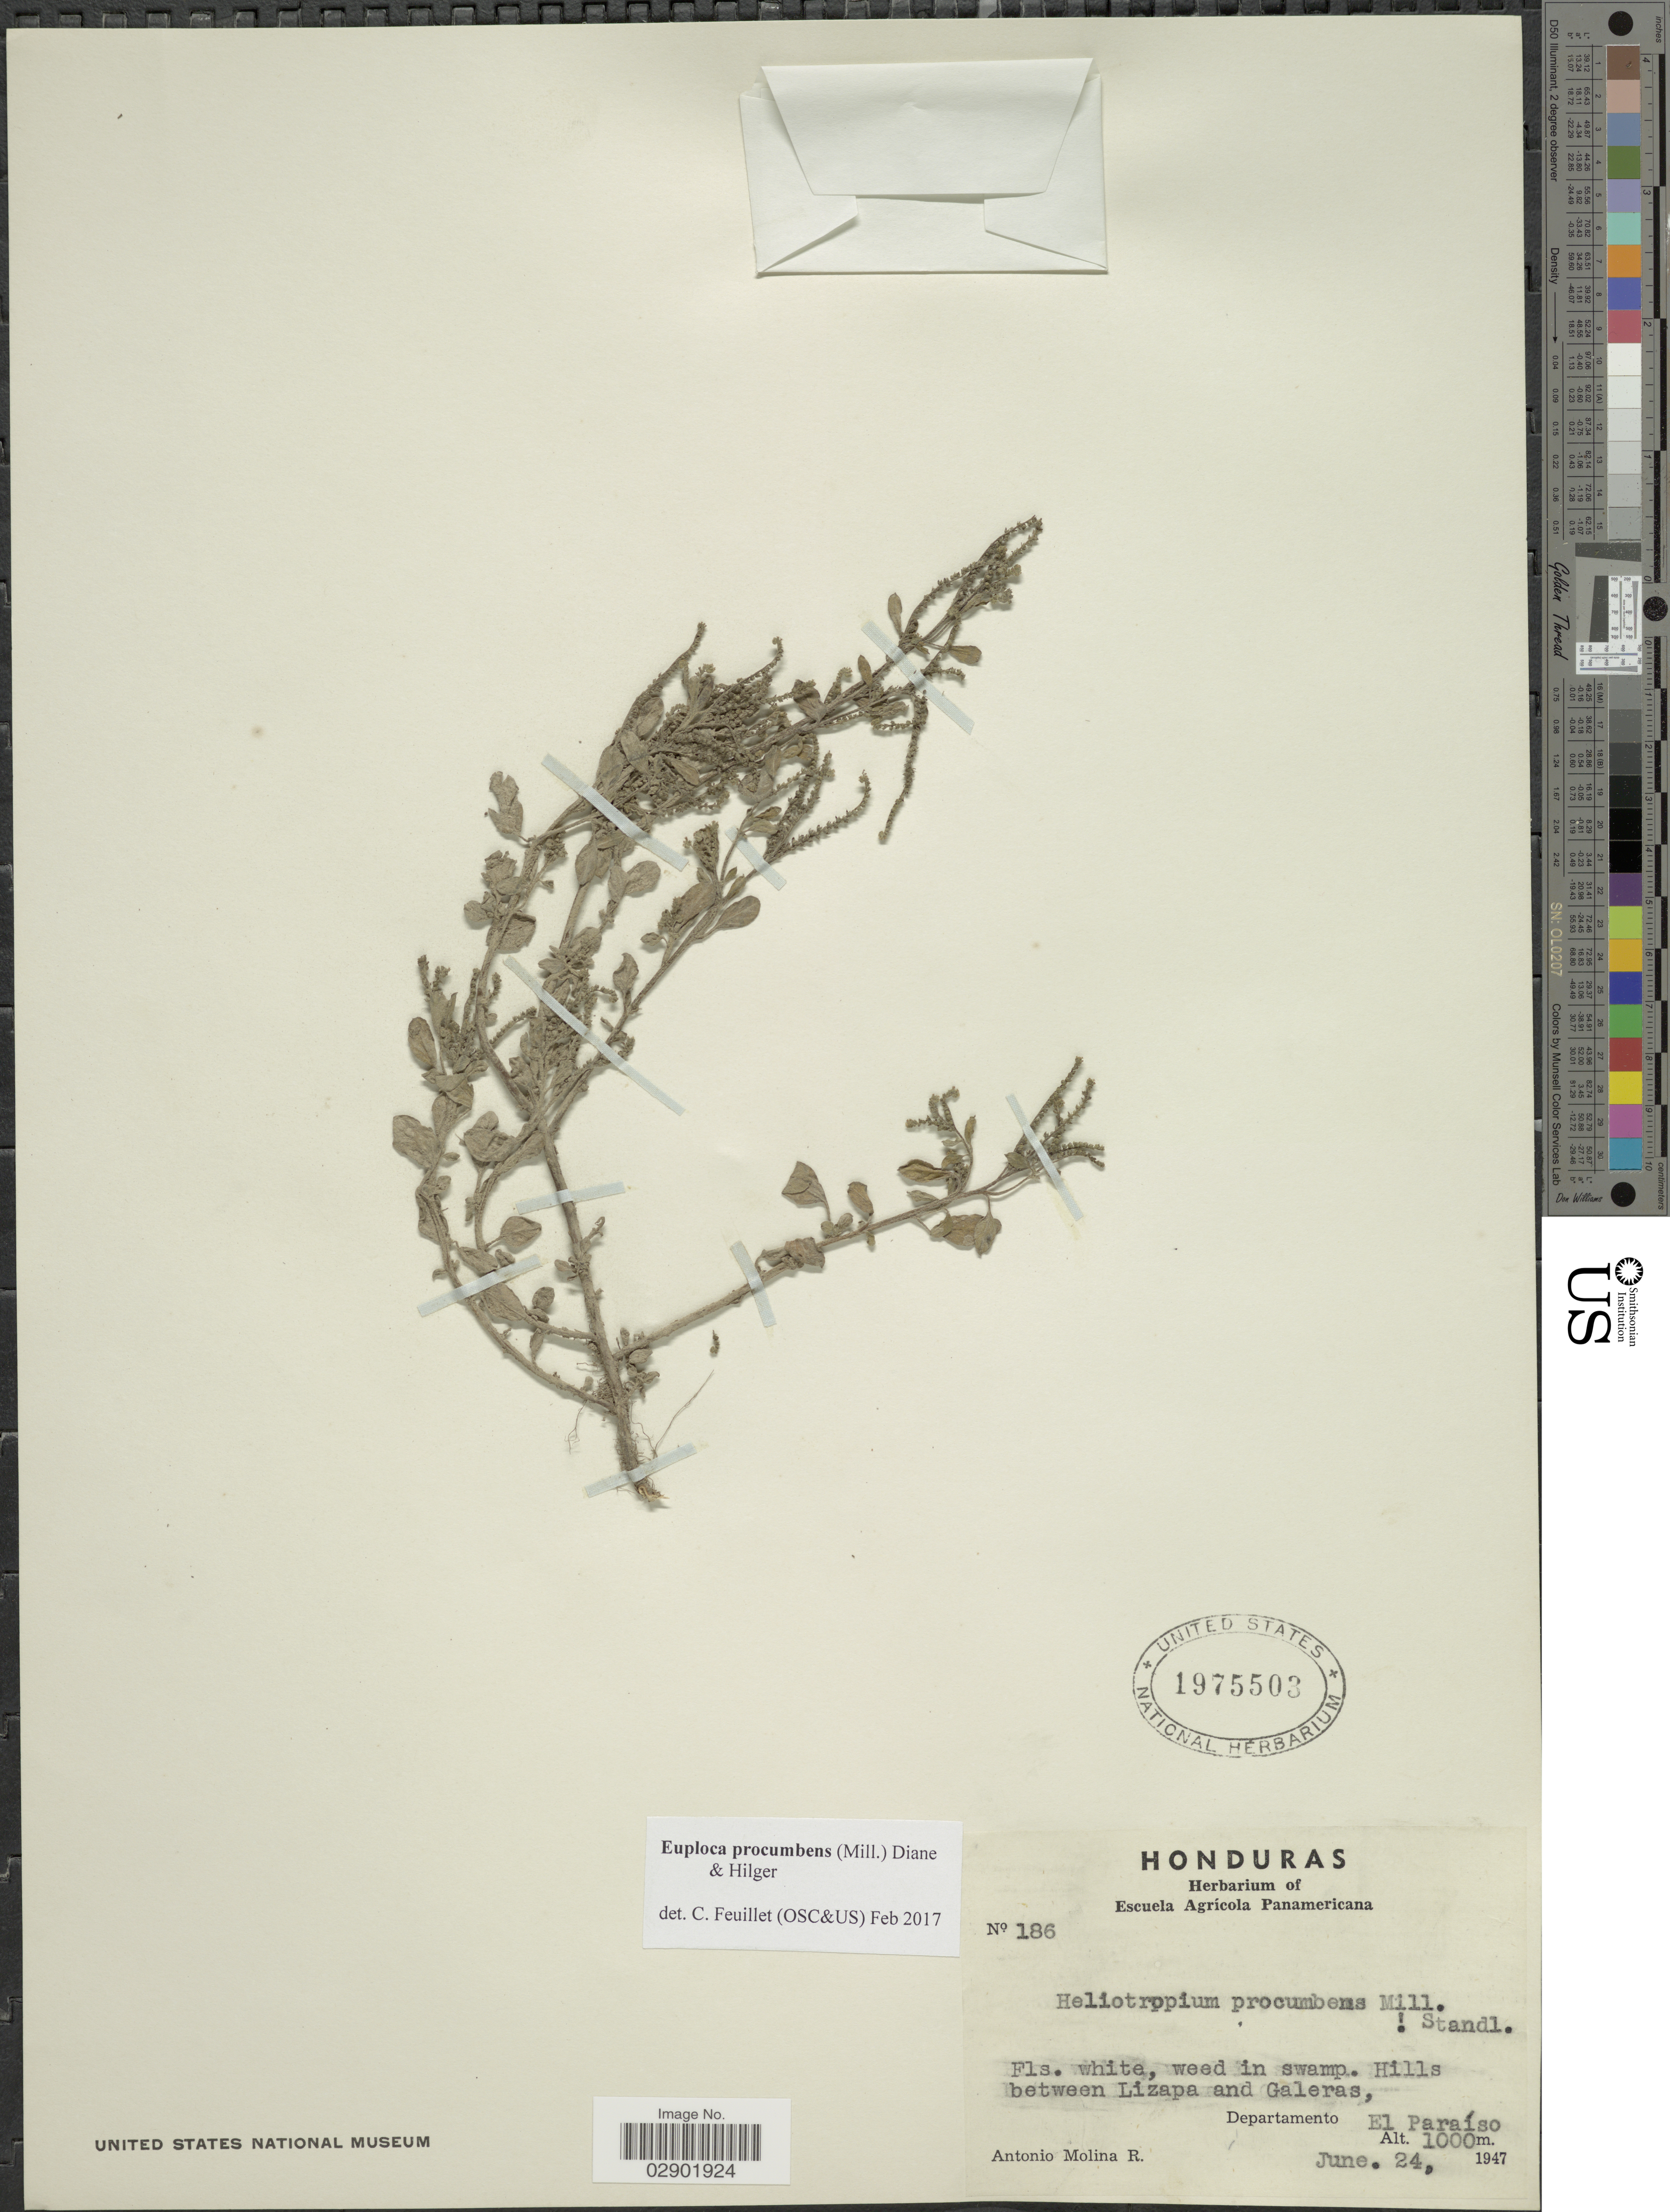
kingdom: Plantae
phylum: Tracheophyta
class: Magnoliopsida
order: Boraginales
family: Heliotropiaceae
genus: Euploca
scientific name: Euploca procumbens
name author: (Mill.) Diane & Hilger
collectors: A. Molina R.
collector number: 186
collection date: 1947-06-24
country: Honduras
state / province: El Paraíso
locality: Hills between Lizapa and Galeras, Departamento El paraíso.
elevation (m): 1000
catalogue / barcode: US 1975503